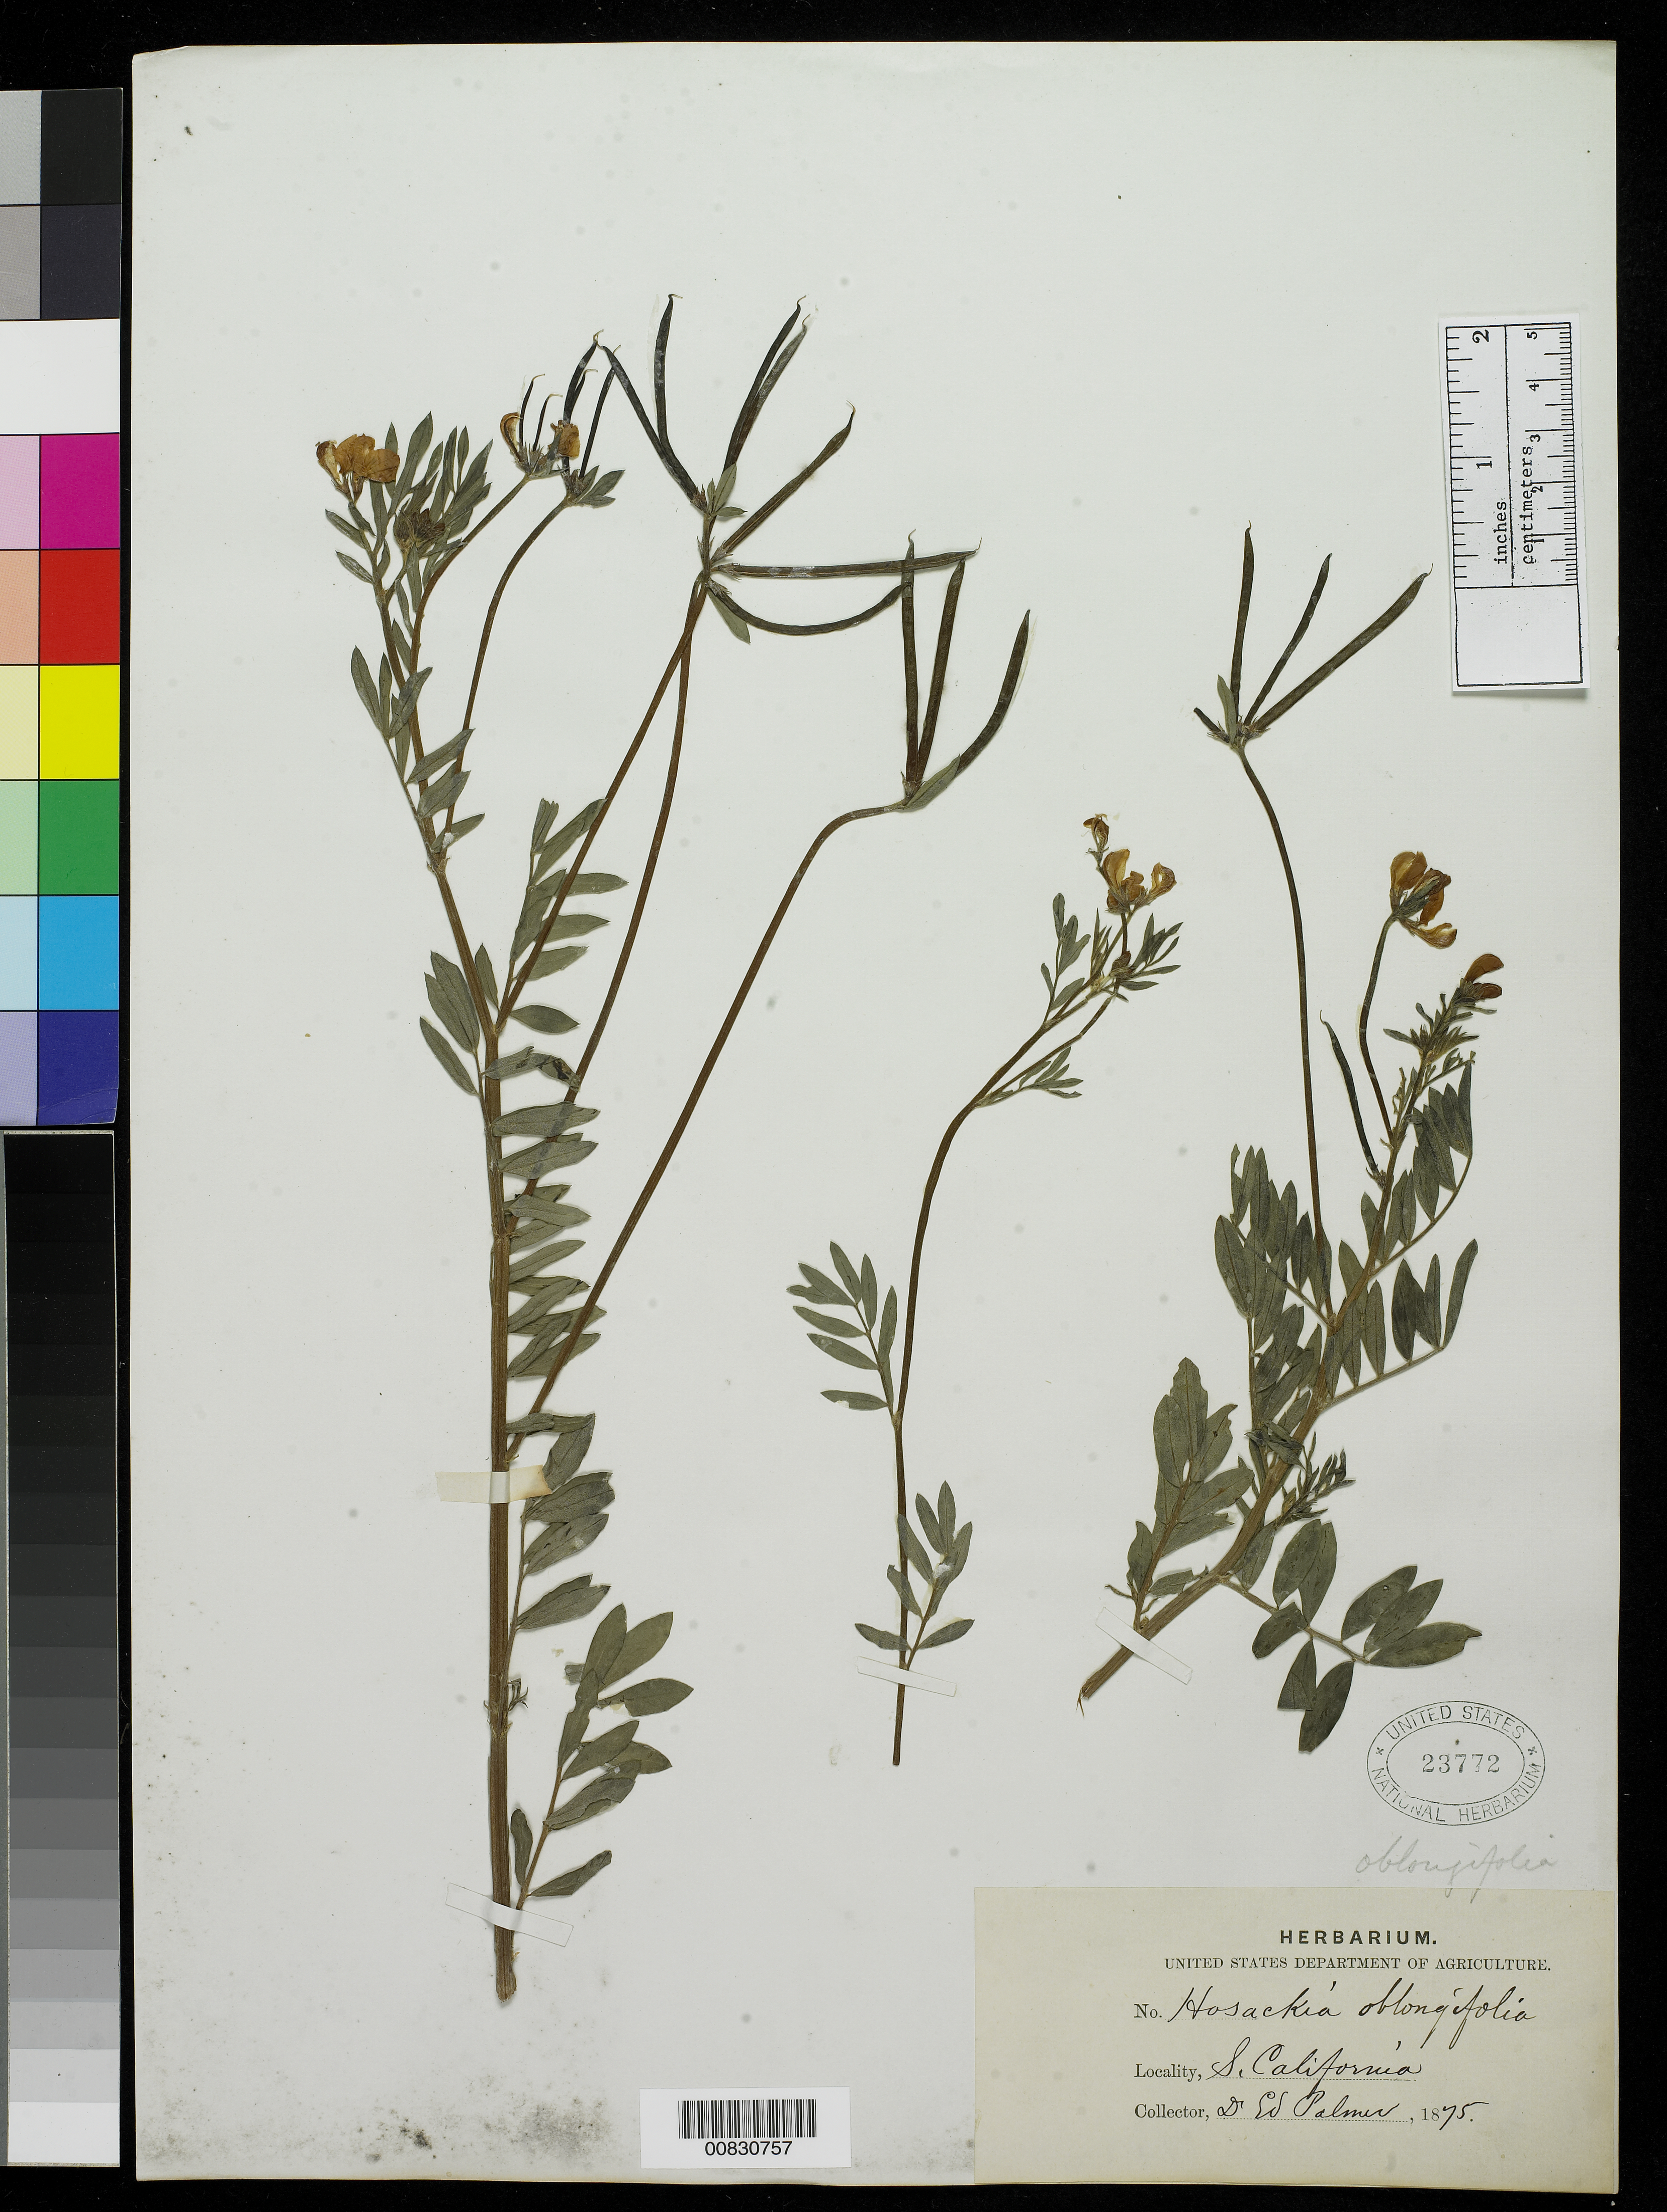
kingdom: Plantae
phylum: Tracheophyta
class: Magnoliopsida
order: Fabales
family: Fabaceae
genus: Hosackia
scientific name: Hosackia oblongifolia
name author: Benth.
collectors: E. Palmer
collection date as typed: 1875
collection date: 1875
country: United States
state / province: California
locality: South California.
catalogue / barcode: US 23772